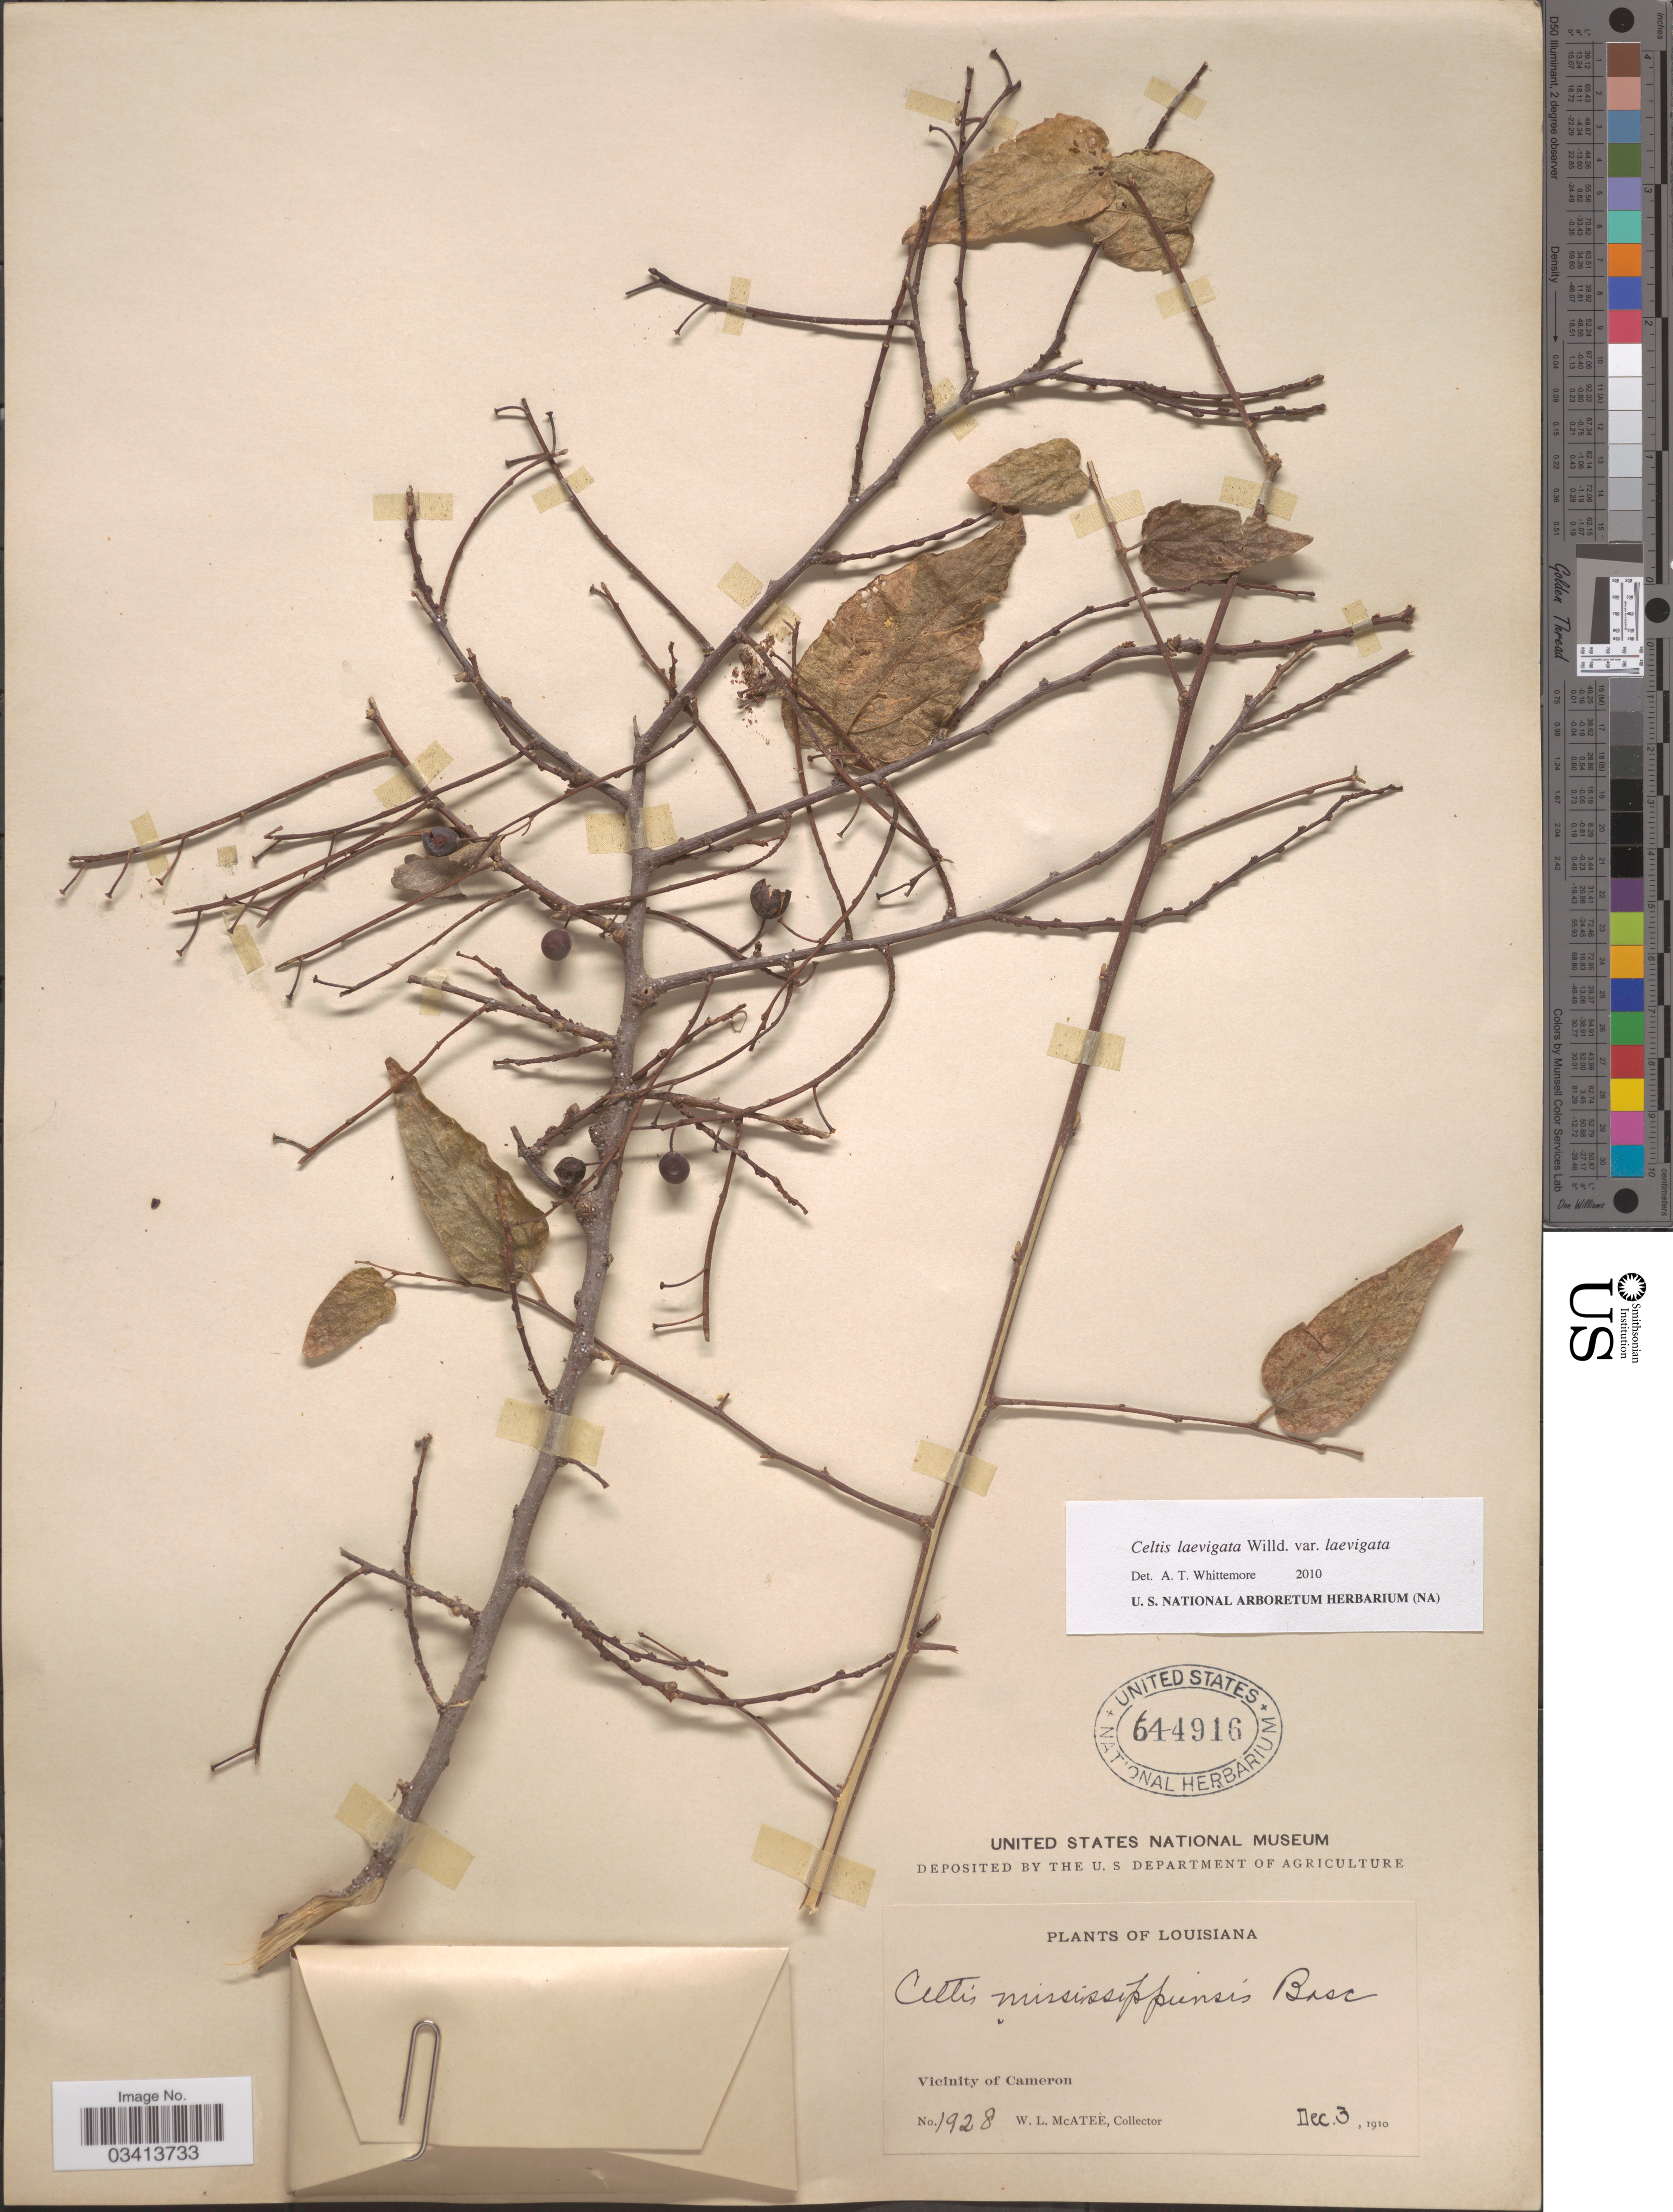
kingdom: Plantae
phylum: Tracheophyta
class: Magnoliopsida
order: Rosales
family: Cannabaceae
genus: Celtis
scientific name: Celtis laevigata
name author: Willd.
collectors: W. McAtee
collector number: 1928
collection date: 1910-12-03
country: United States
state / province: Louisiana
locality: Vicinity of Cameron.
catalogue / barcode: US 644916